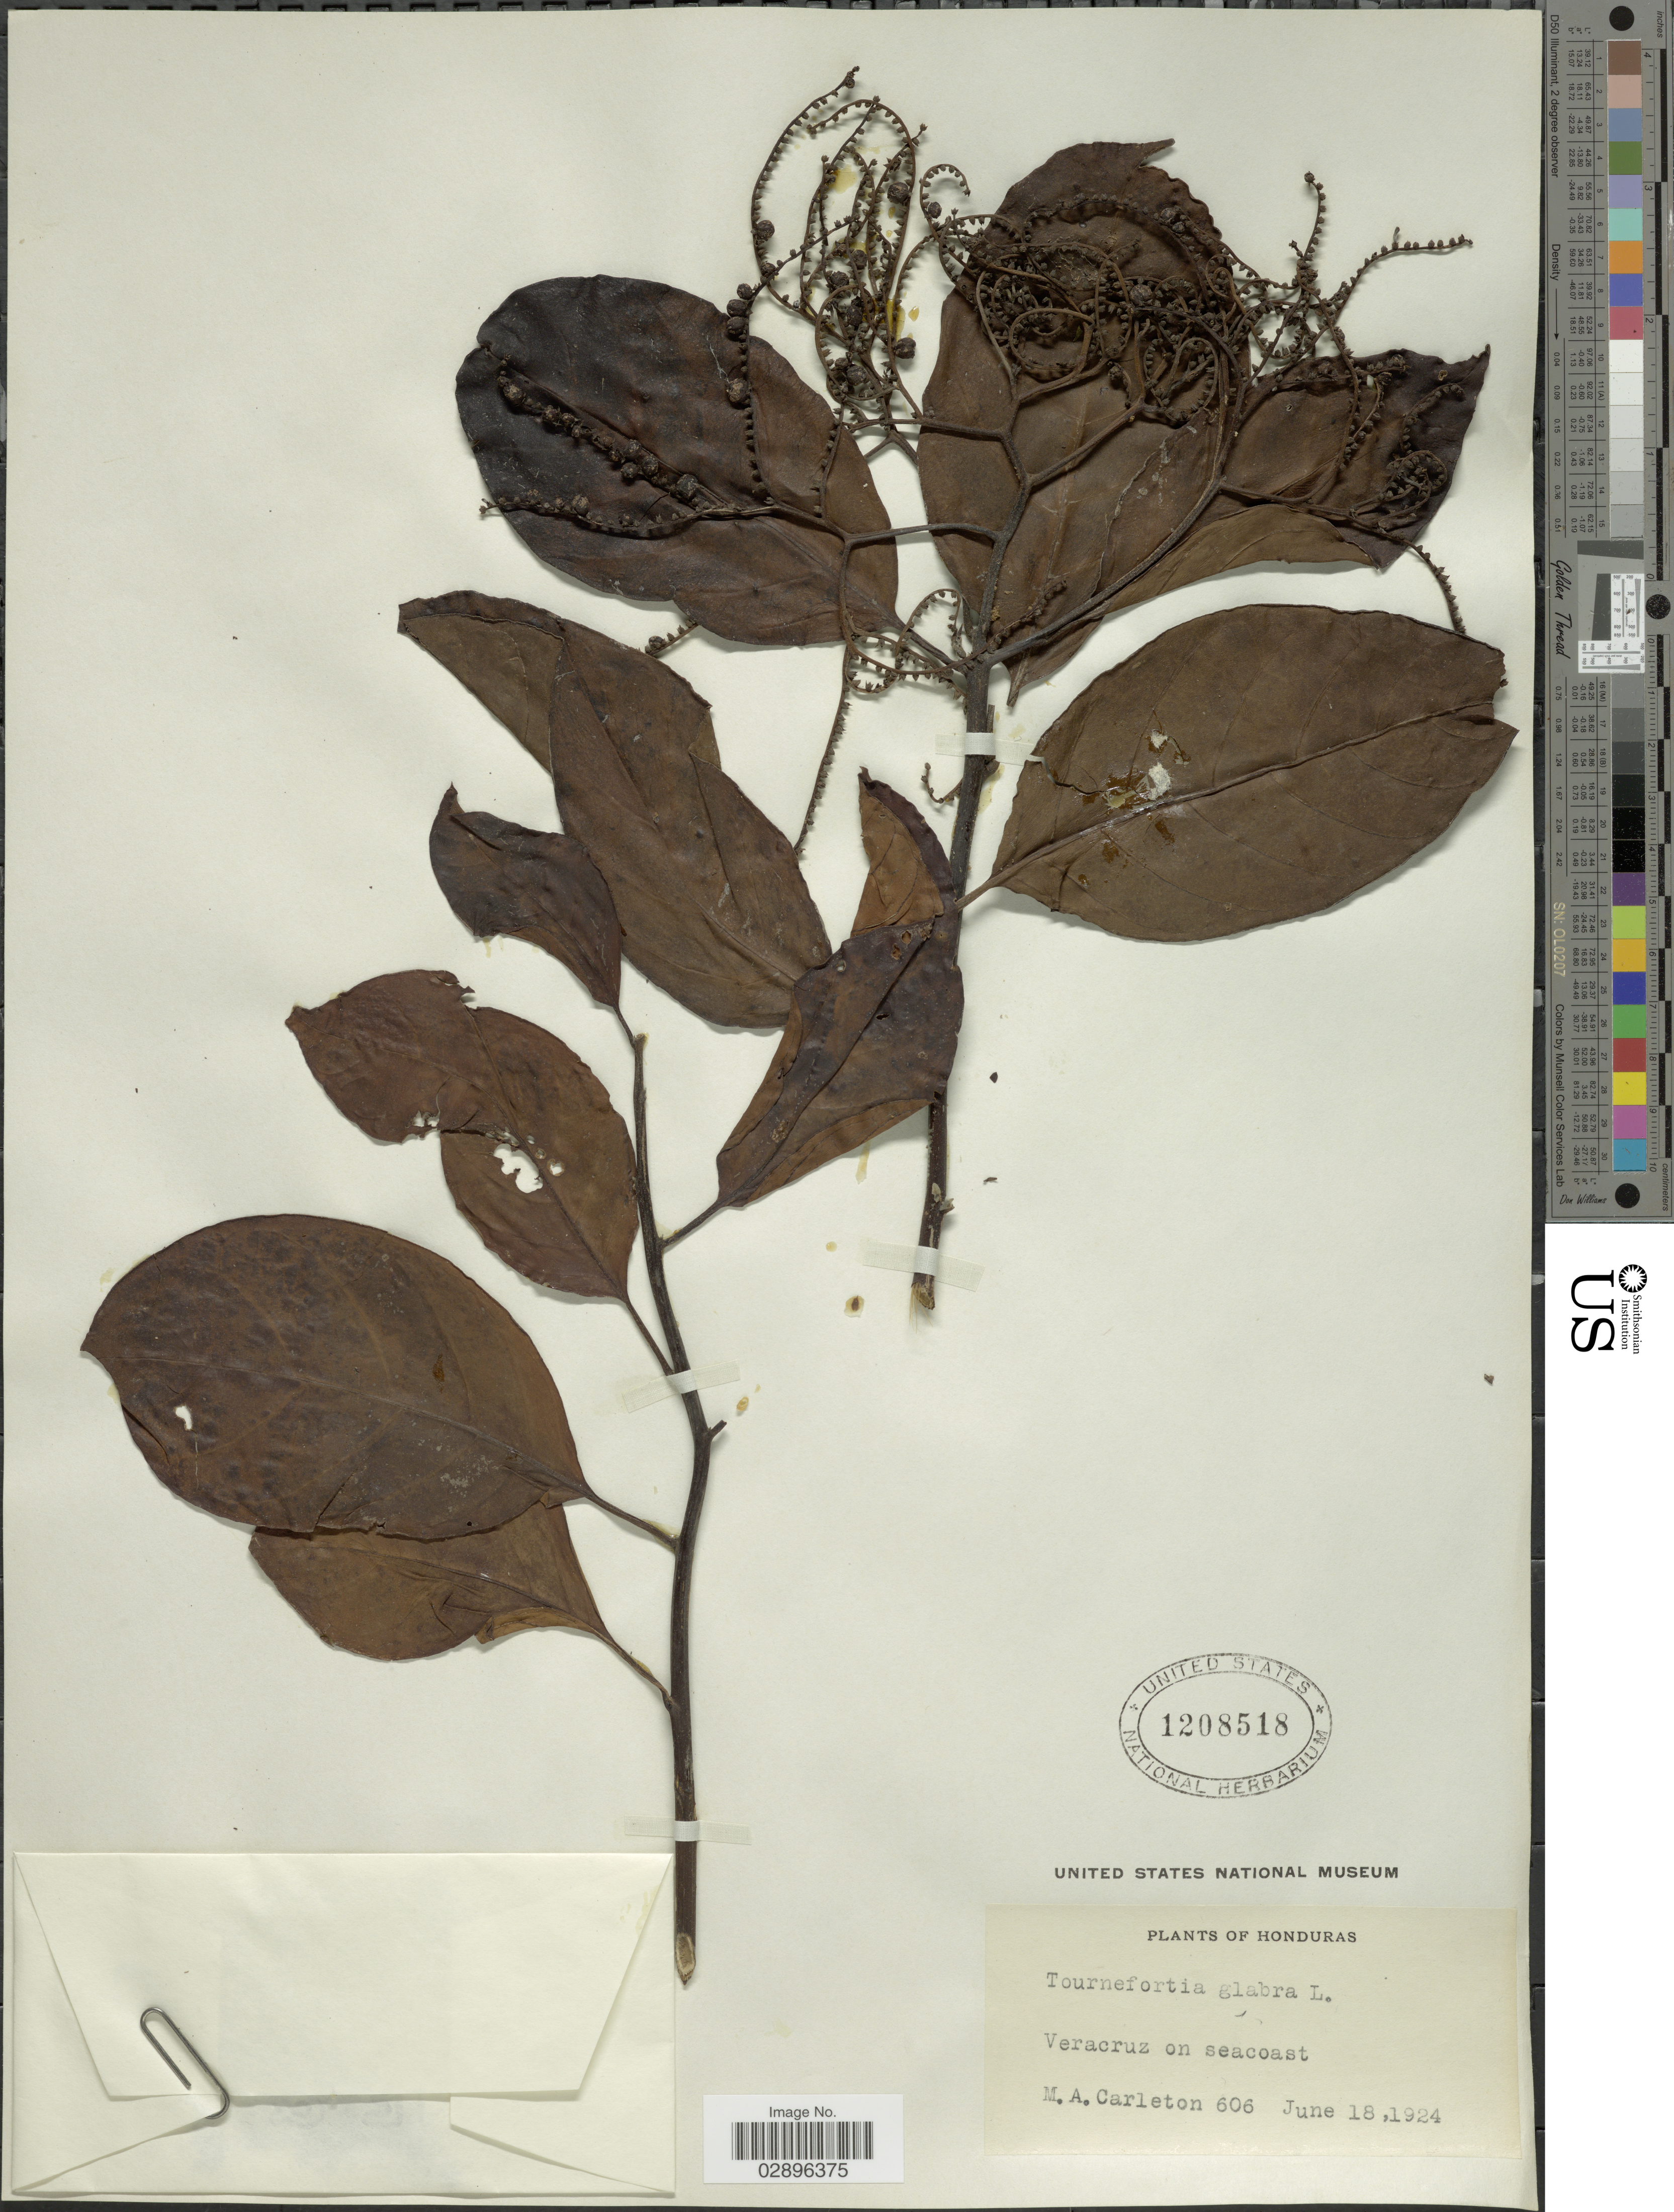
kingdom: Plantae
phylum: Tracheophyta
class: Magnoliopsida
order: Boraginales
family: Heliotropiaceae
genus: Tournefortia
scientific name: Tournefortia bicolor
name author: Sw.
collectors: M. A. Carleton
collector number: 606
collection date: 1924-06-18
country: Honduras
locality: Veracruz on seacoast.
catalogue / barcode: US 1208518